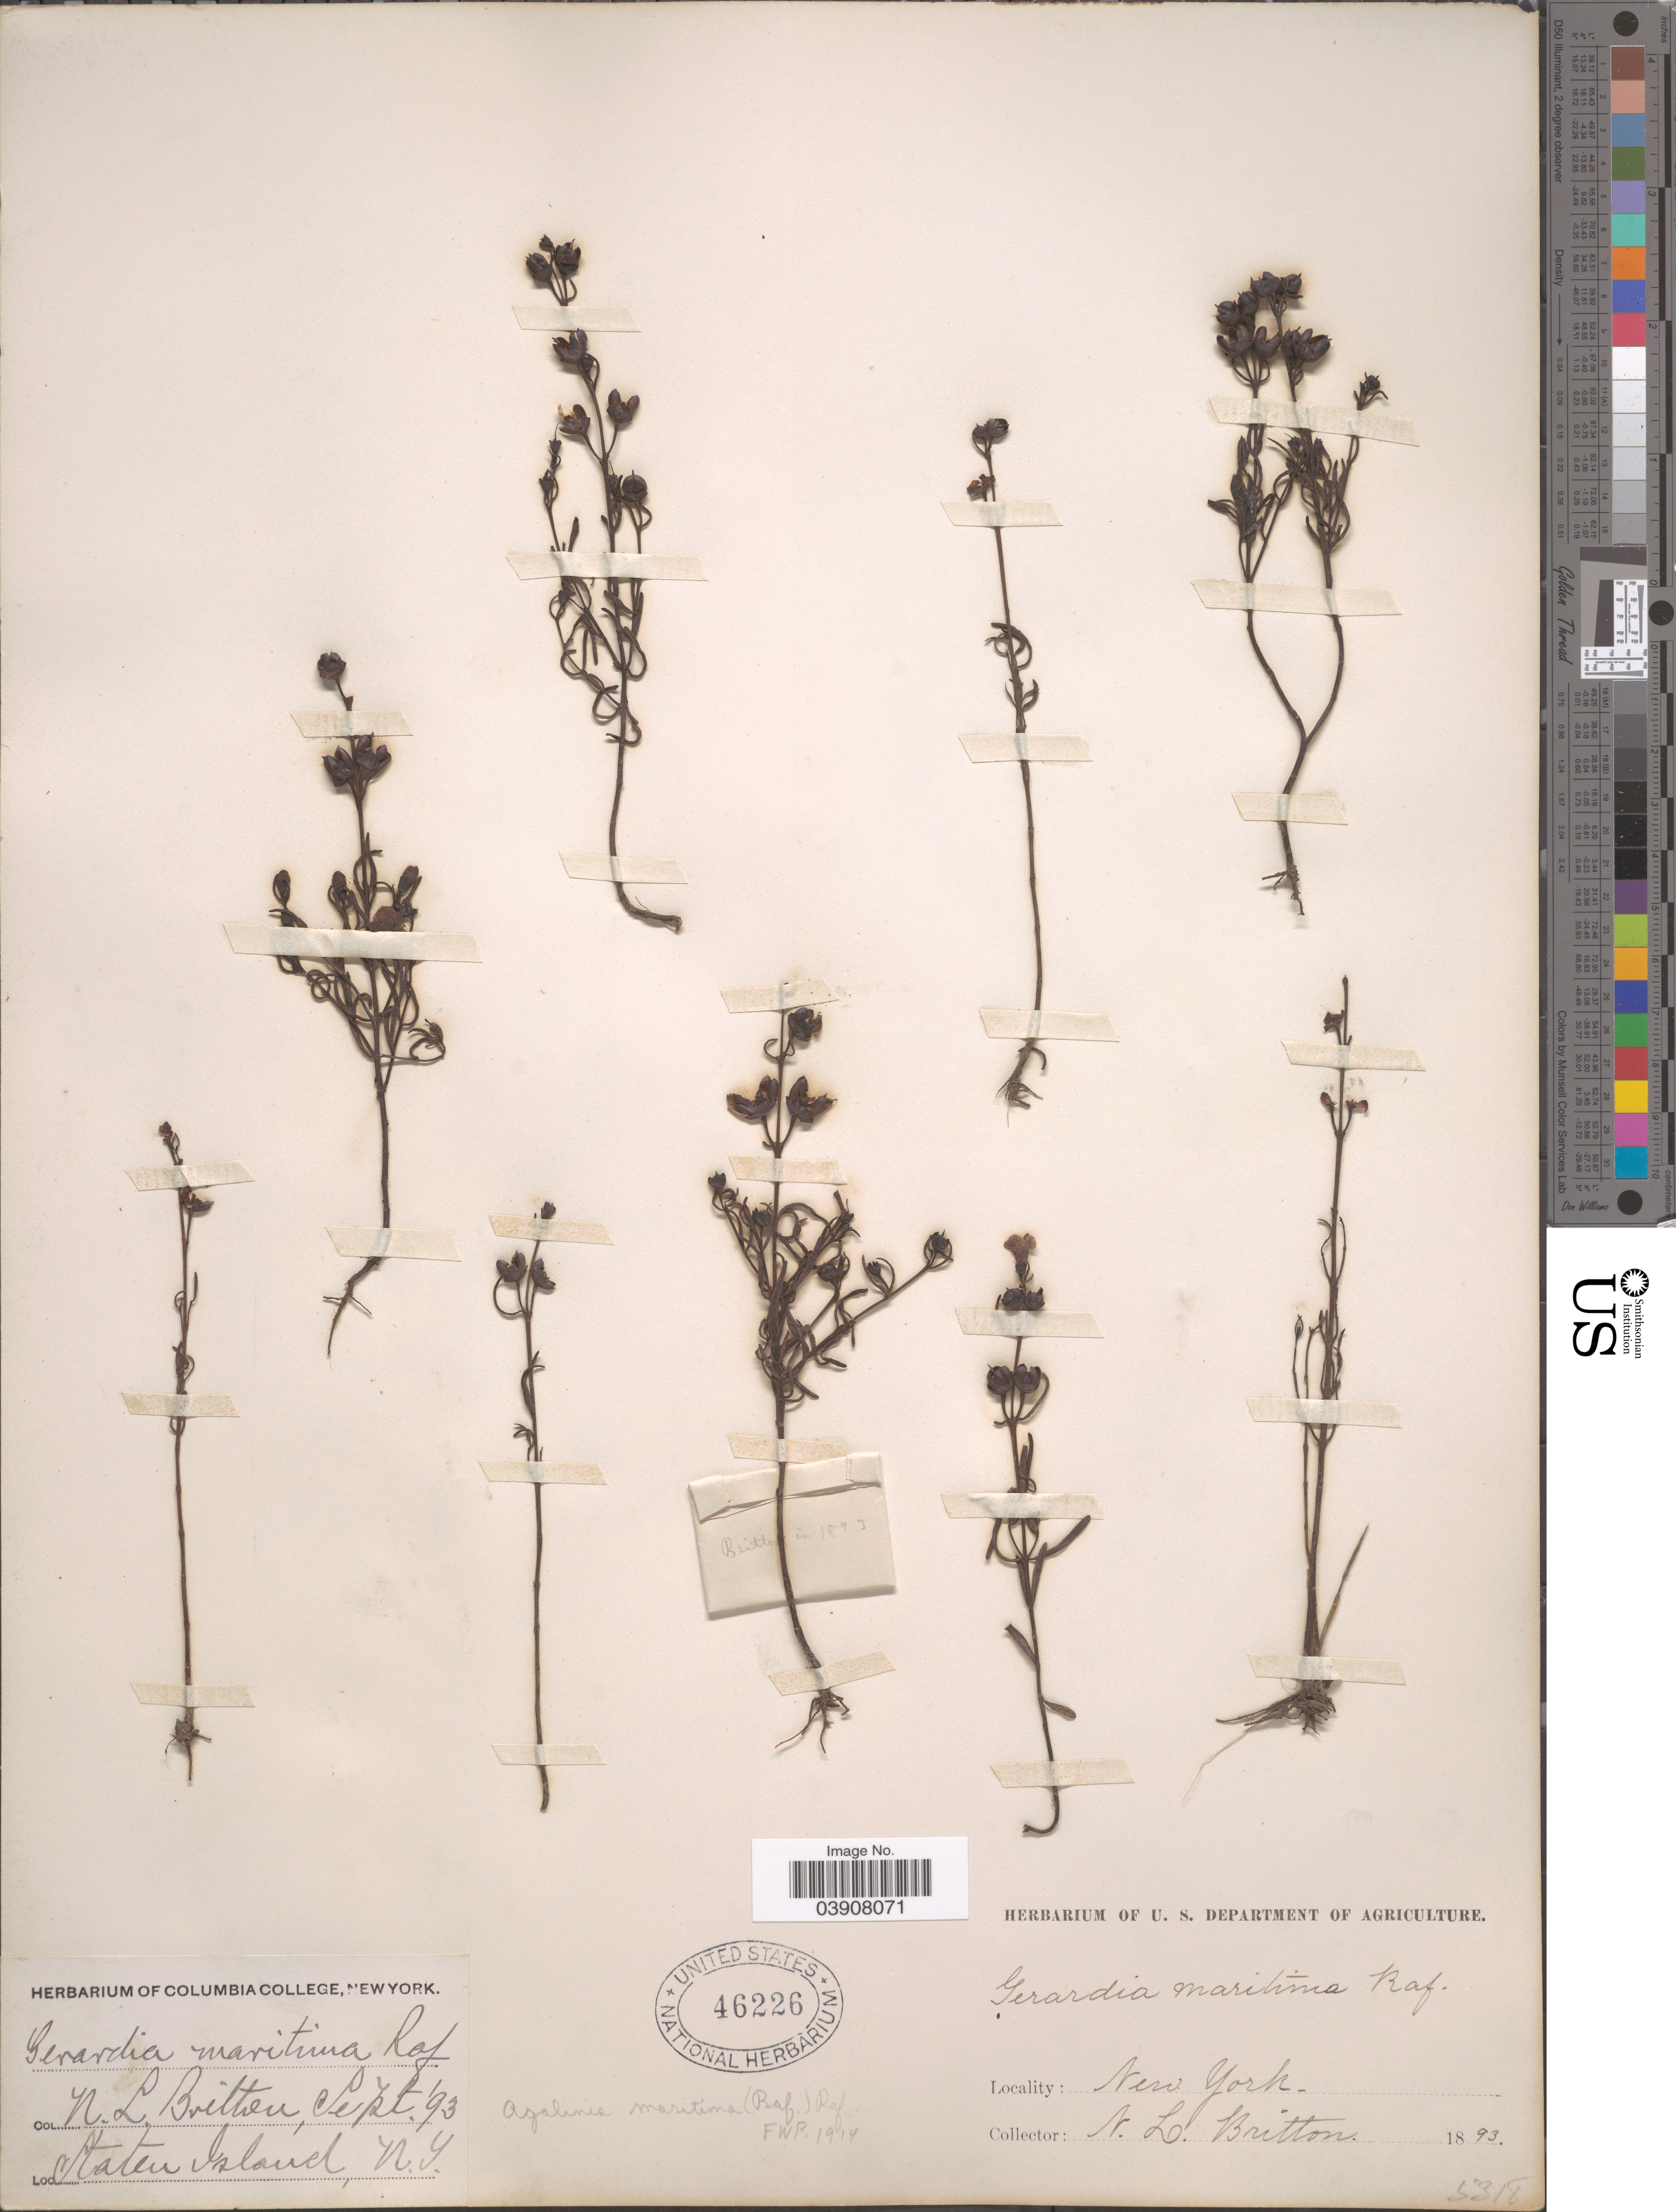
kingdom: Plantae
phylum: Tracheophyta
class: Magnoliopsida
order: Lamiales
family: Orobanchaceae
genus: Agalinis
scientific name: Agalinis maritima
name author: (Raf.) Raf.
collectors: Mrs. N. L. Britton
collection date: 1893-09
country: United States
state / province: New York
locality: Staten Island.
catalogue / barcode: US 46226